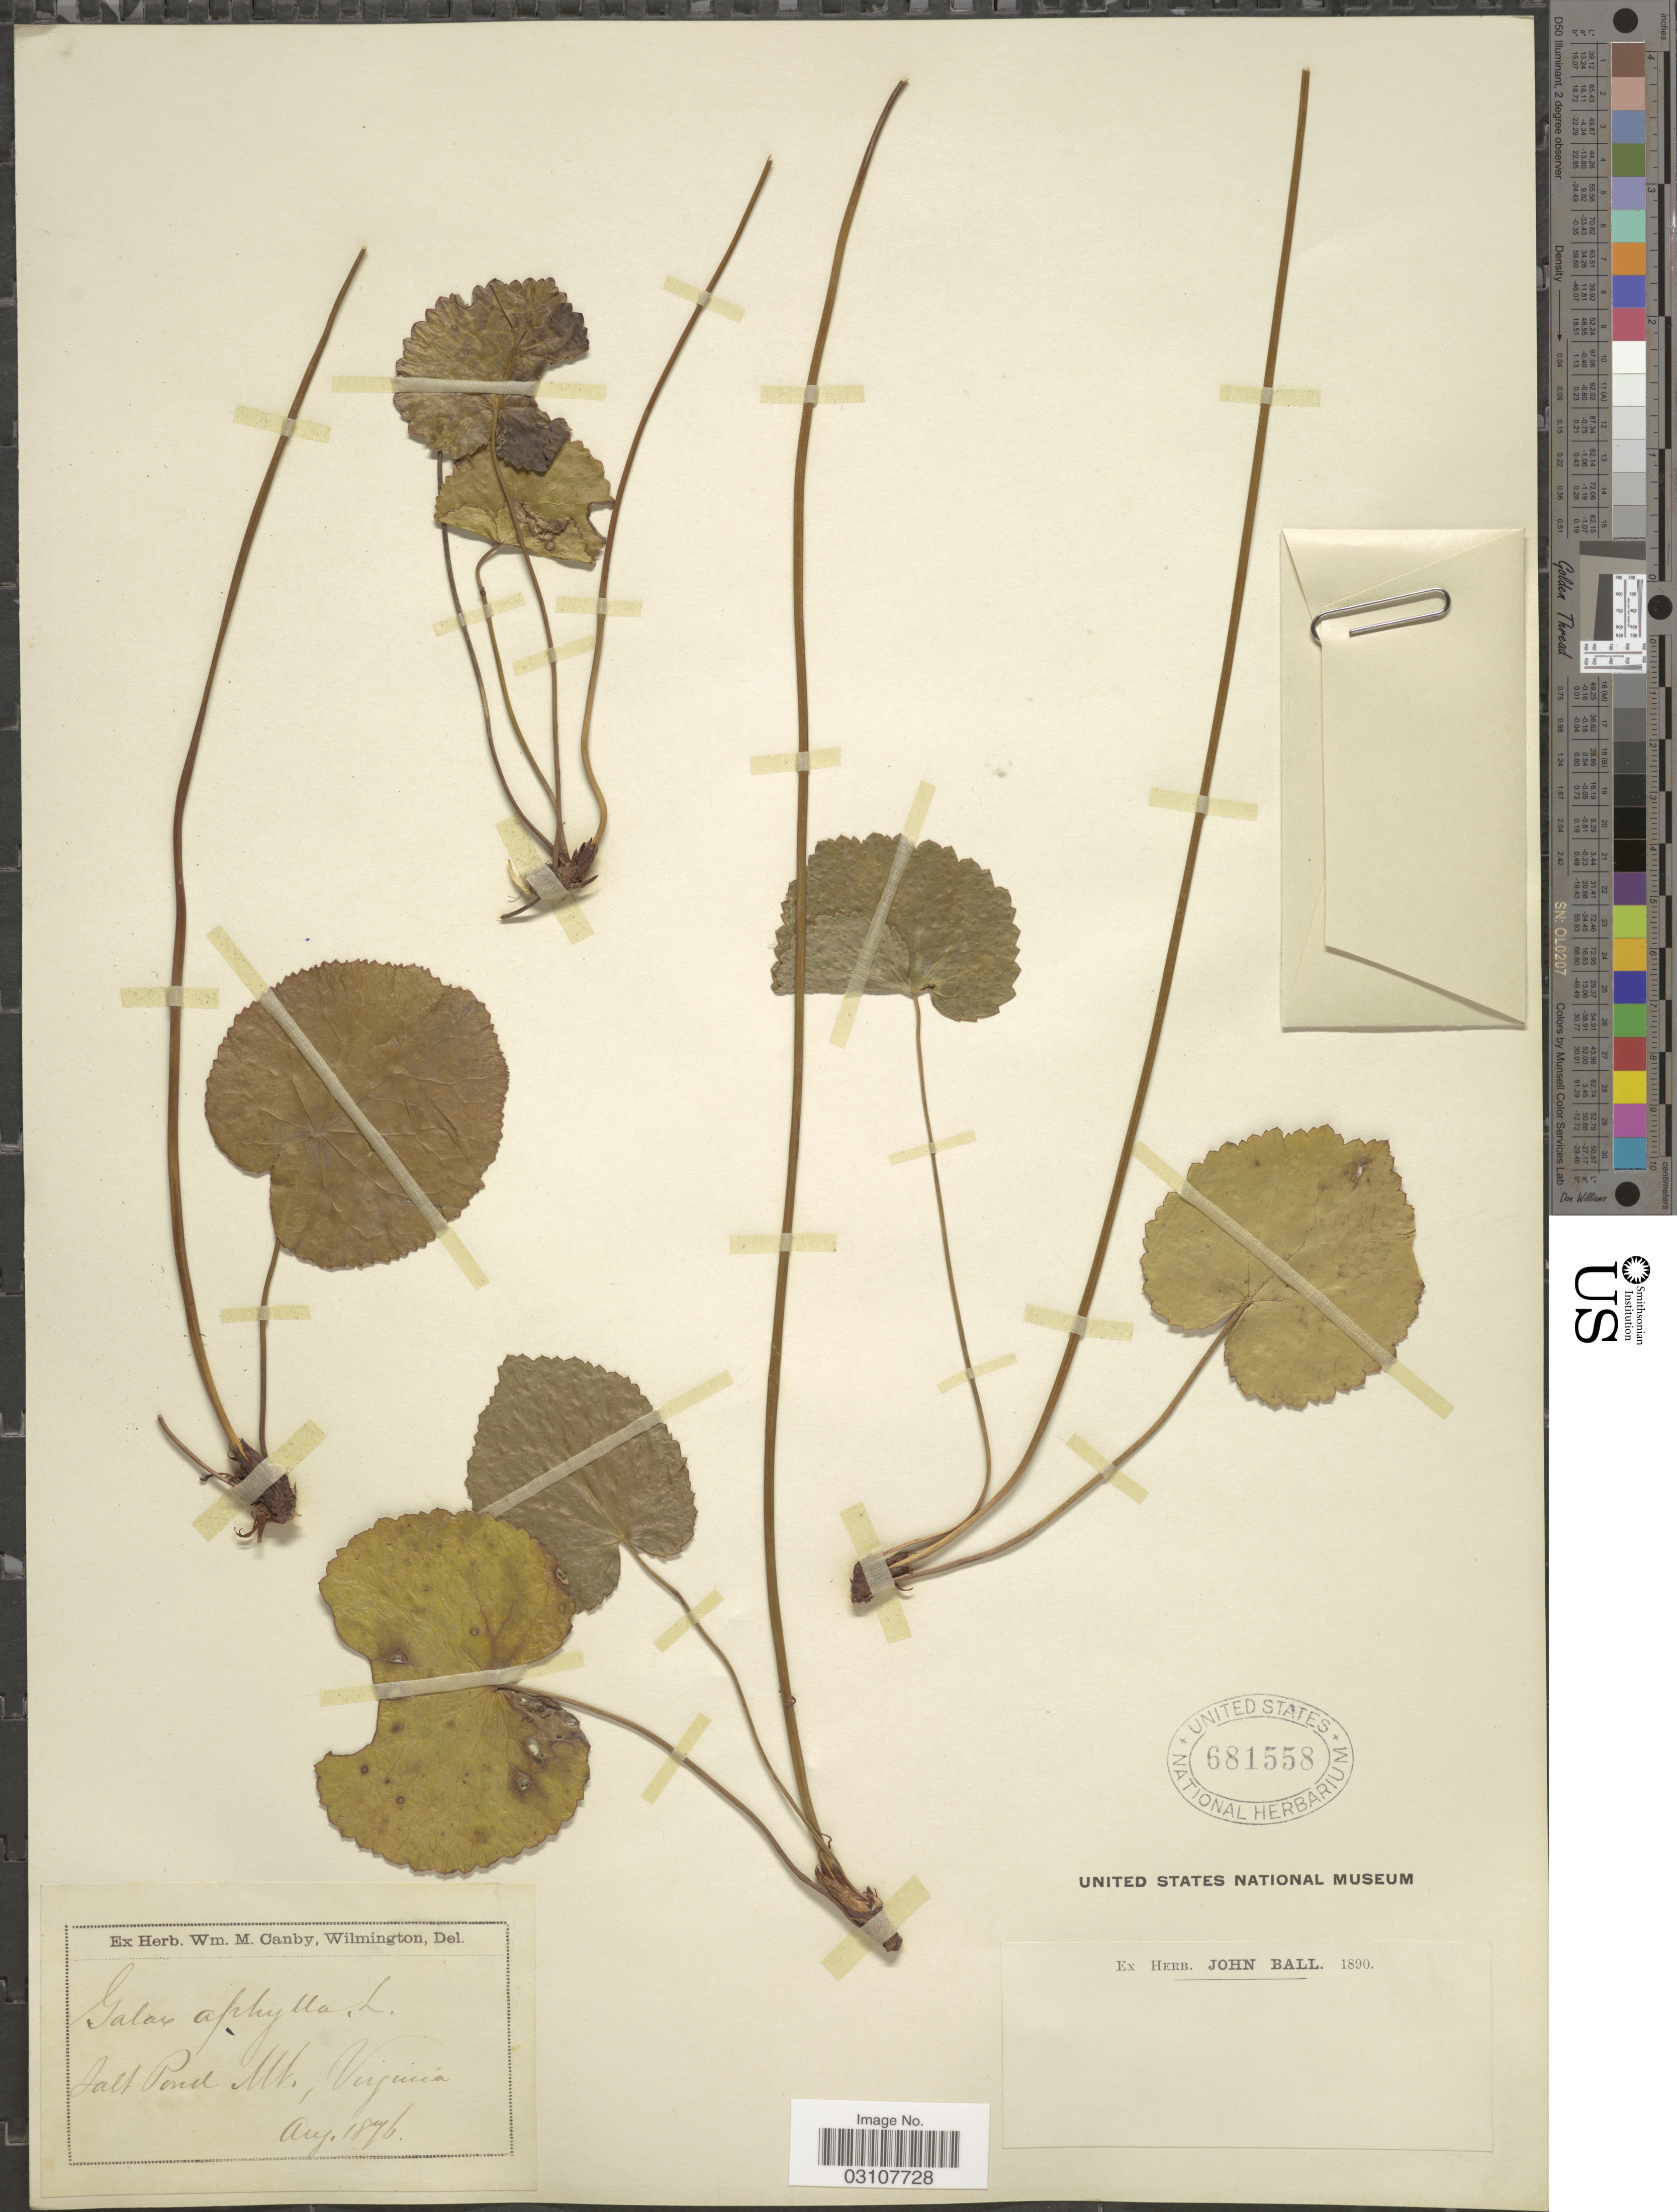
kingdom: Plantae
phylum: Tracheophyta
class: Magnoliopsida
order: Ericales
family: Diapensiaceae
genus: Galax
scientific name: Galax urceolata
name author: (Poir.) Brummitt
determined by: Gaynor, Michelle L., (FLAS), University of Florida (UNITED STATES)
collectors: ex herb. W.M. Canby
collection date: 1876-08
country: United States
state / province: Virginia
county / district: Giles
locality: Salt Pond Mt.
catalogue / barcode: US 681558